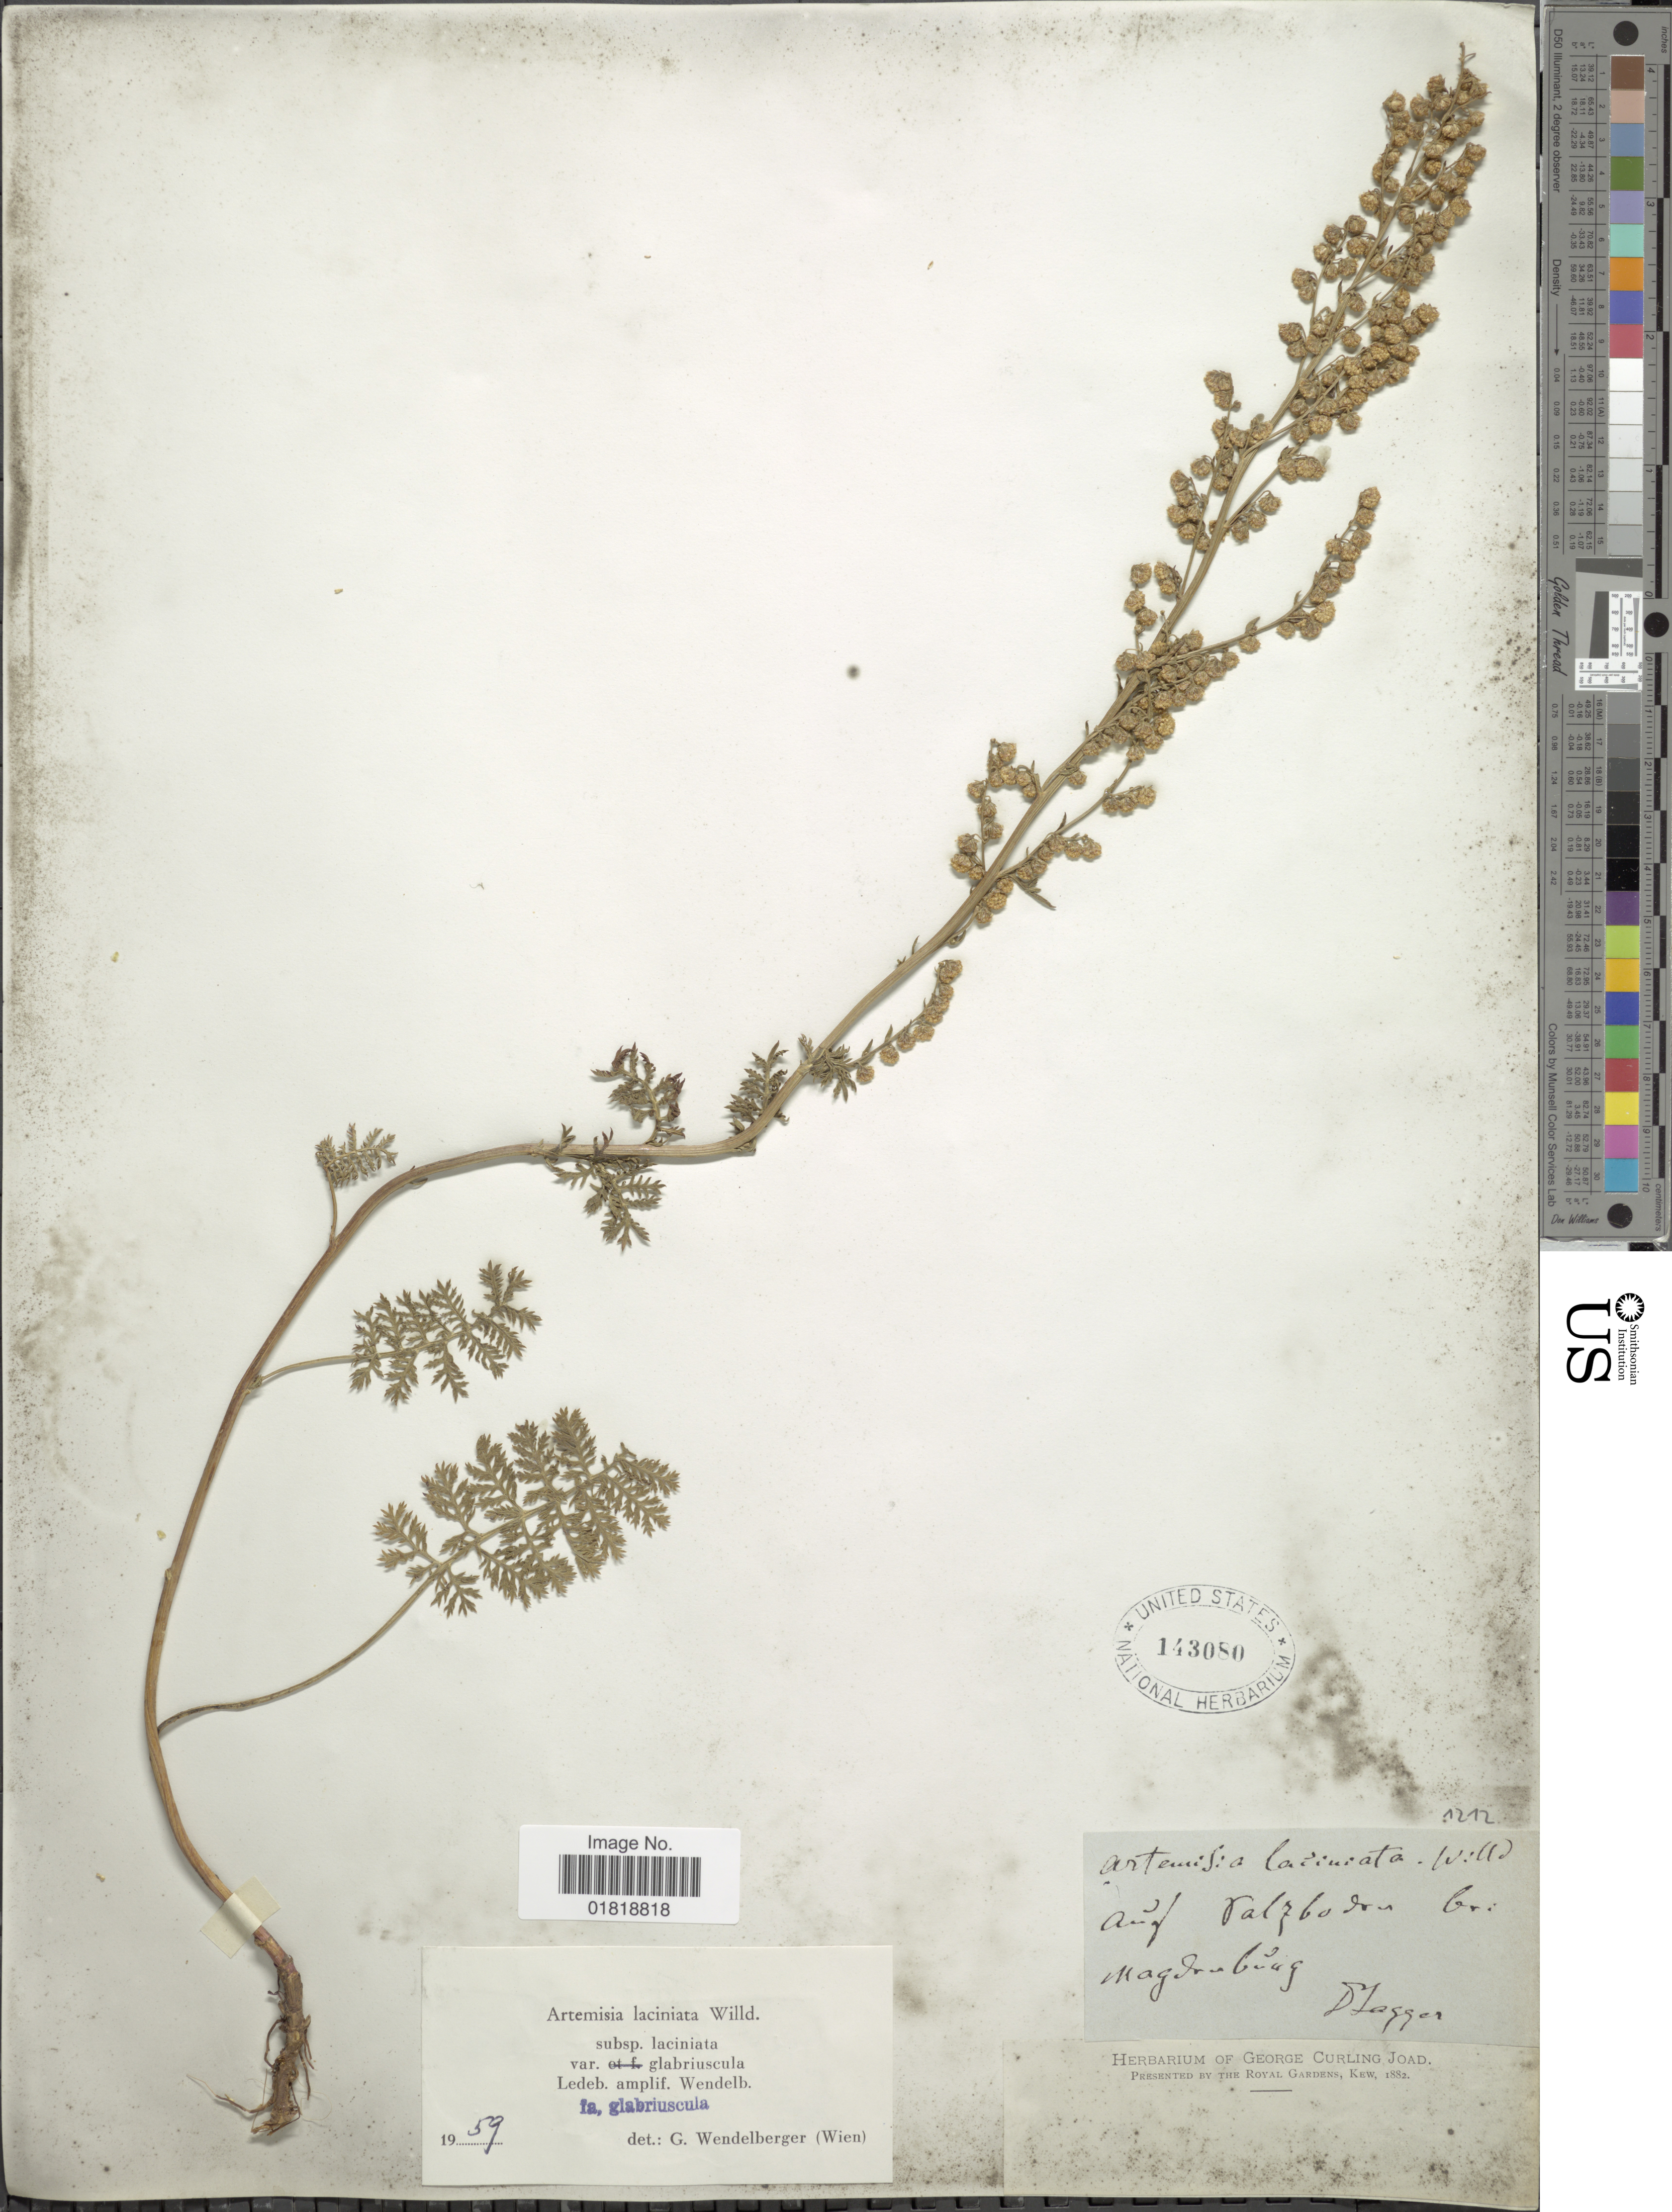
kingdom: Plantae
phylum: Tracheophyta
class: Magnoliopsida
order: Asterales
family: Asteraceae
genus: Artemisia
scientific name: Artemisia laciniata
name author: Willd.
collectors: F. J. Lagger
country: Germany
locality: Magdeburg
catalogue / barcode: US 143080